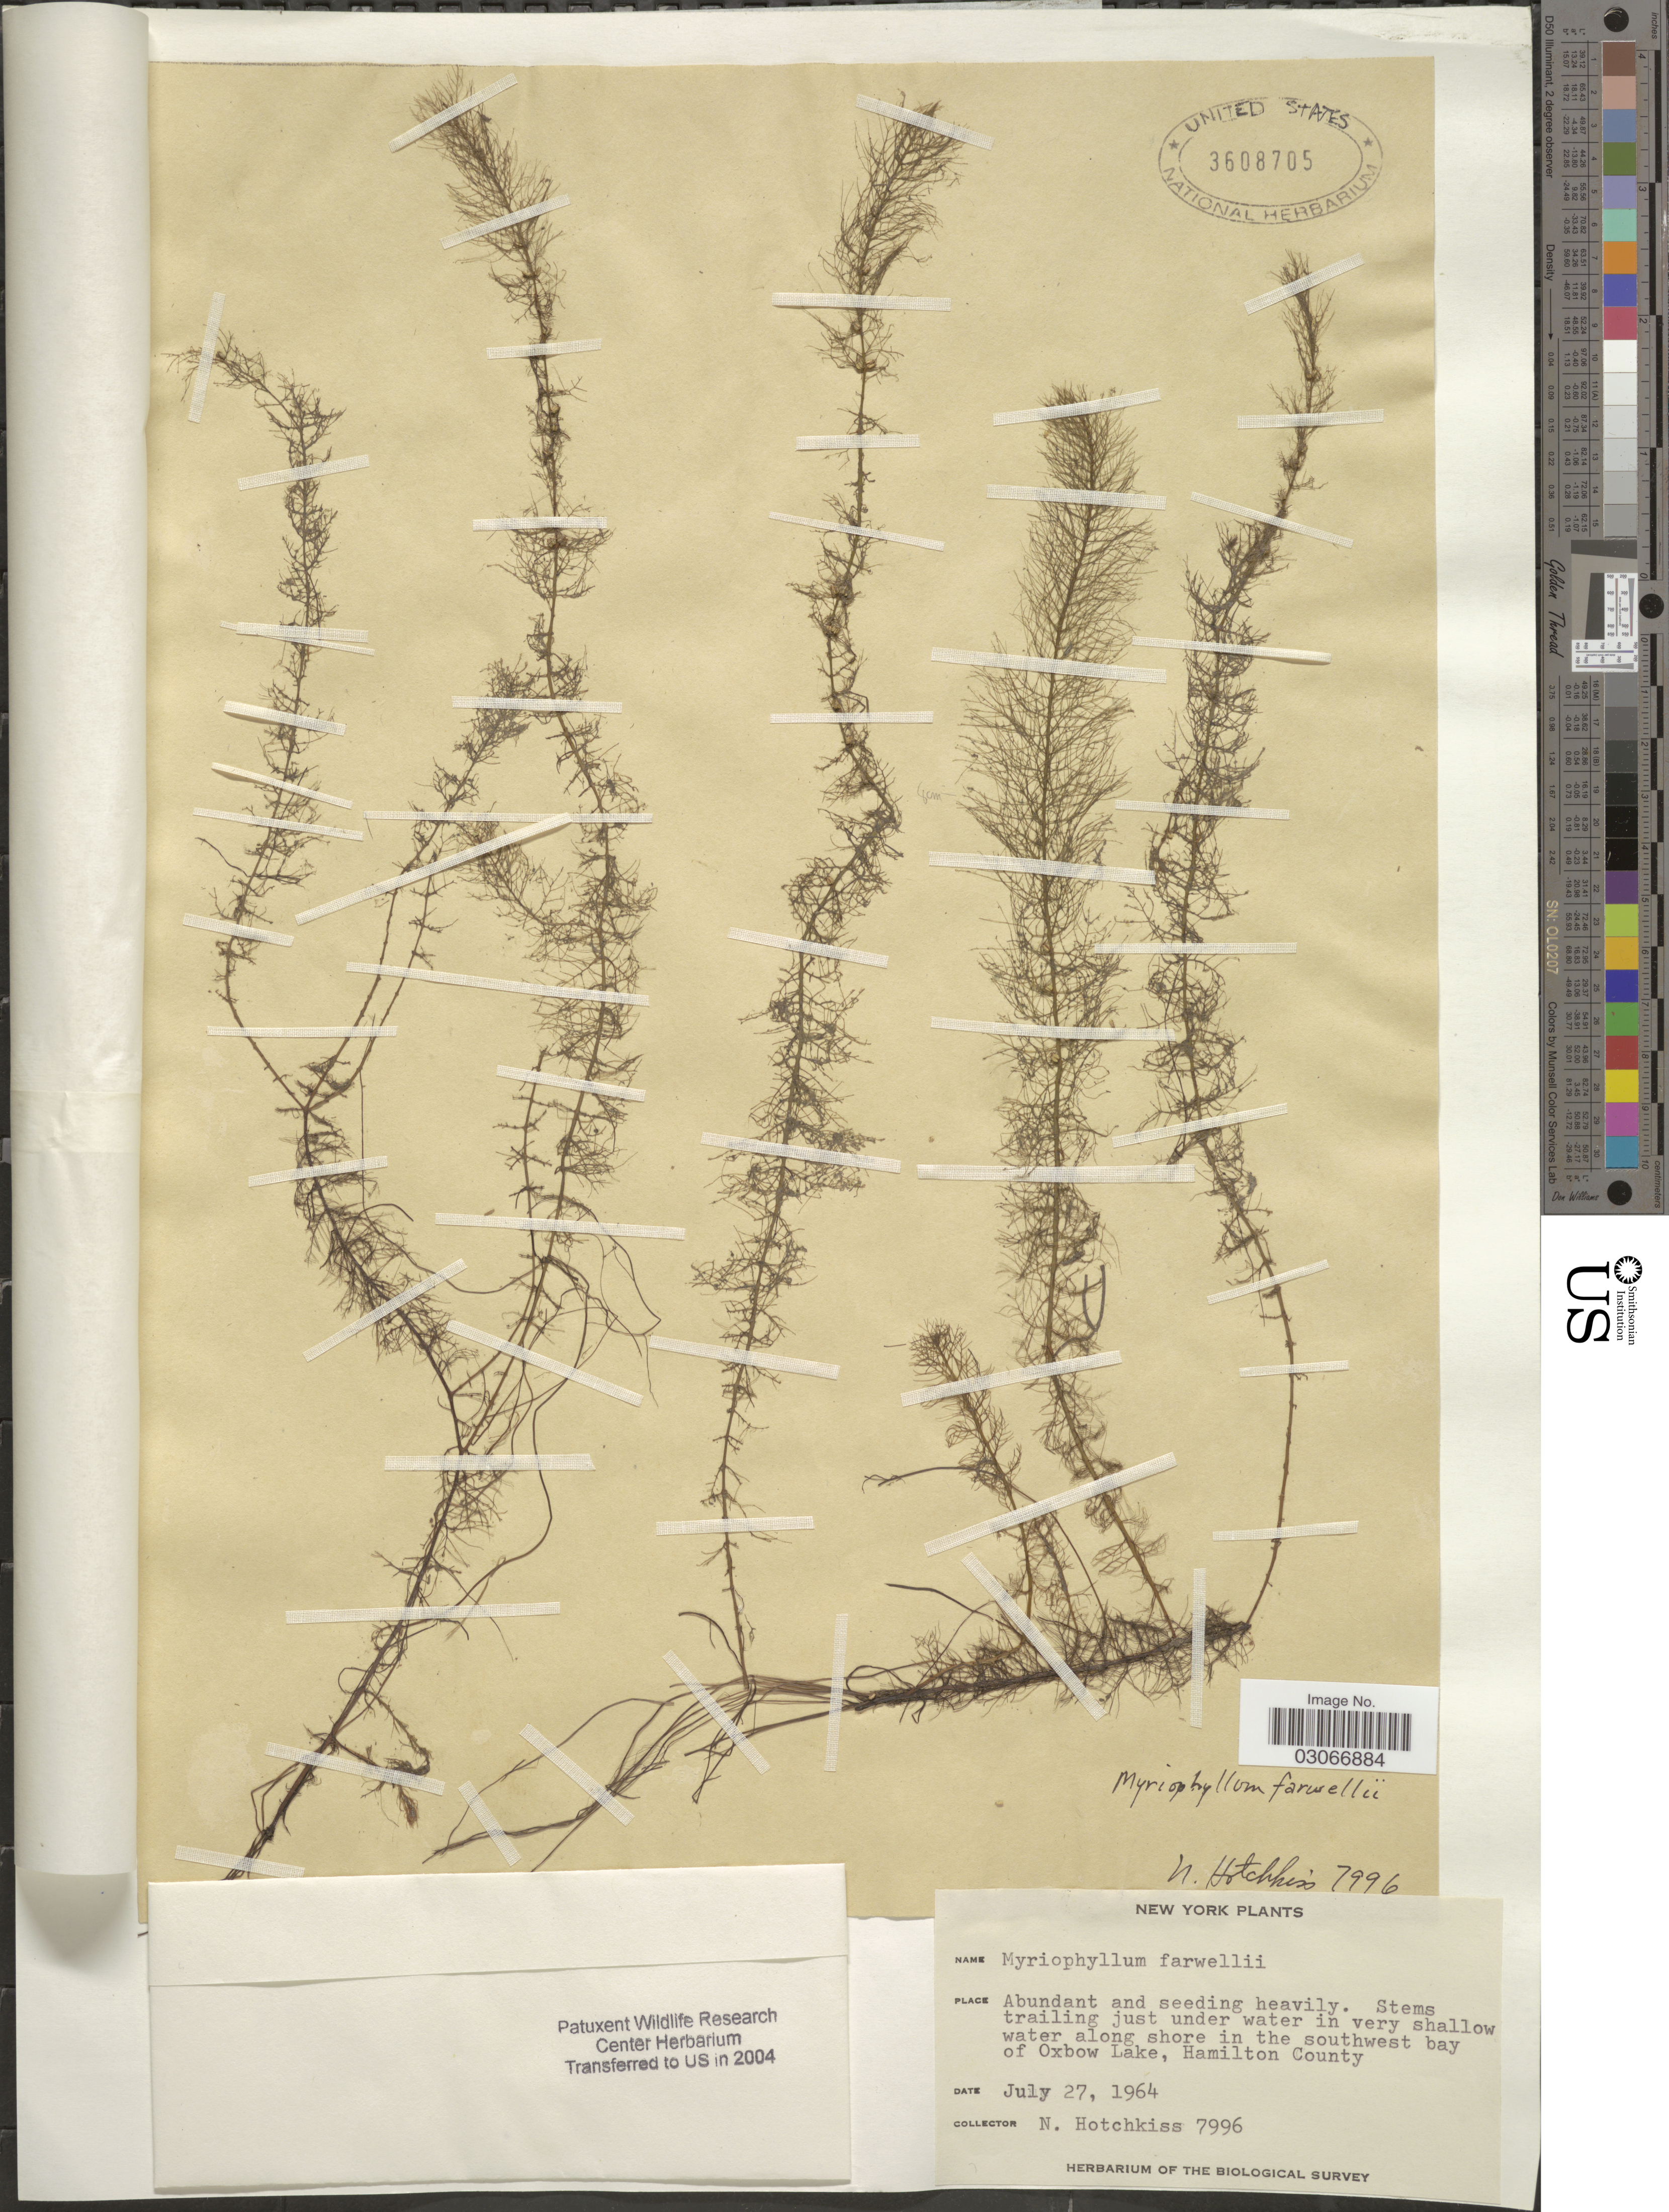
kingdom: Plantae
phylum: Tracheophyta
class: Magnoliopsida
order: Saxifragales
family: Haloragaceae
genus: Myriophyllum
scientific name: Myriophyllum farwellii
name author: Morong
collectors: N. Hotchkiss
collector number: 7996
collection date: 1964-07-27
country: United States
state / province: New York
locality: Stems trailing just under water in very shallow water along shore in the southwest bay of Oxbow Lake, Hamilton County.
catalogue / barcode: US 3608705